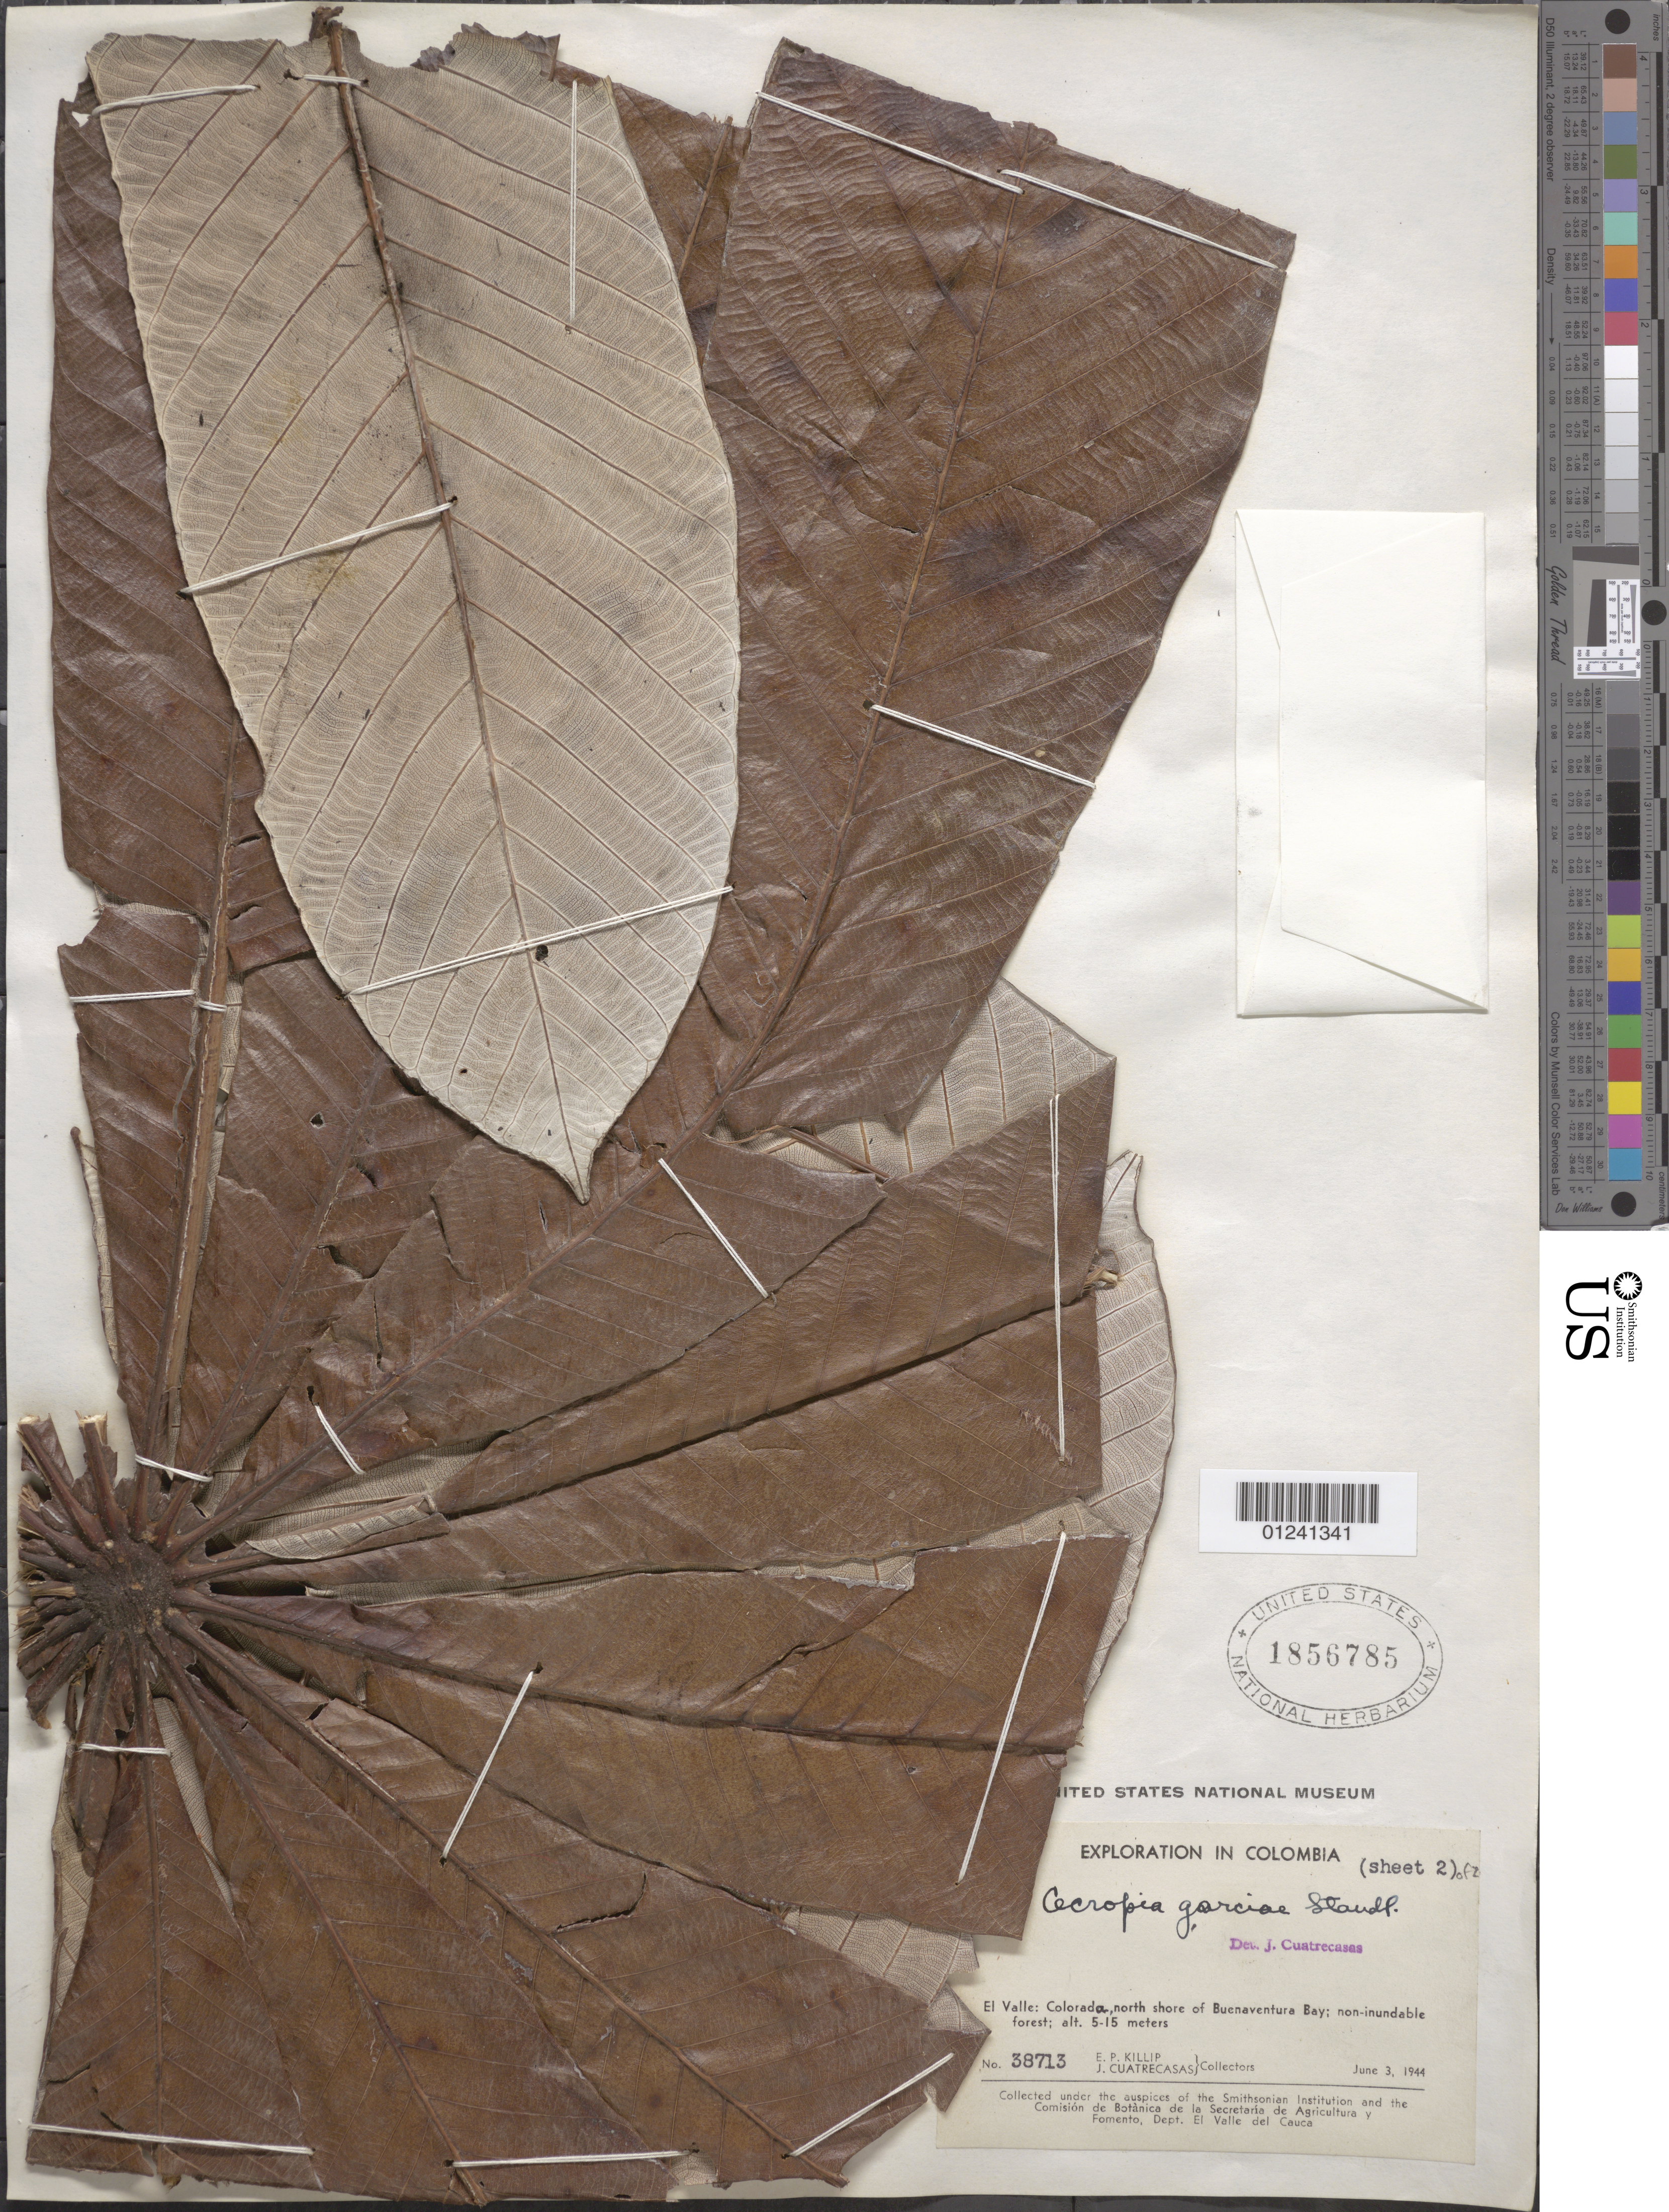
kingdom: Plantae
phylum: Tracheophyta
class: Magnoliopsida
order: Rosales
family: Urticaceae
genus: Cecropia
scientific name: Cecropia garciae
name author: Standl.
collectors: E. P. Killip & J. Cuatrecasas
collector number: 38713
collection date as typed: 03 Jun 1944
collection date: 1944-06-03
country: Colombia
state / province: Valle del Cauca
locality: Colorada, n shore of Buena Ventura Bay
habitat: non-inundable forest.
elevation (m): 5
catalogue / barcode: US 1856785